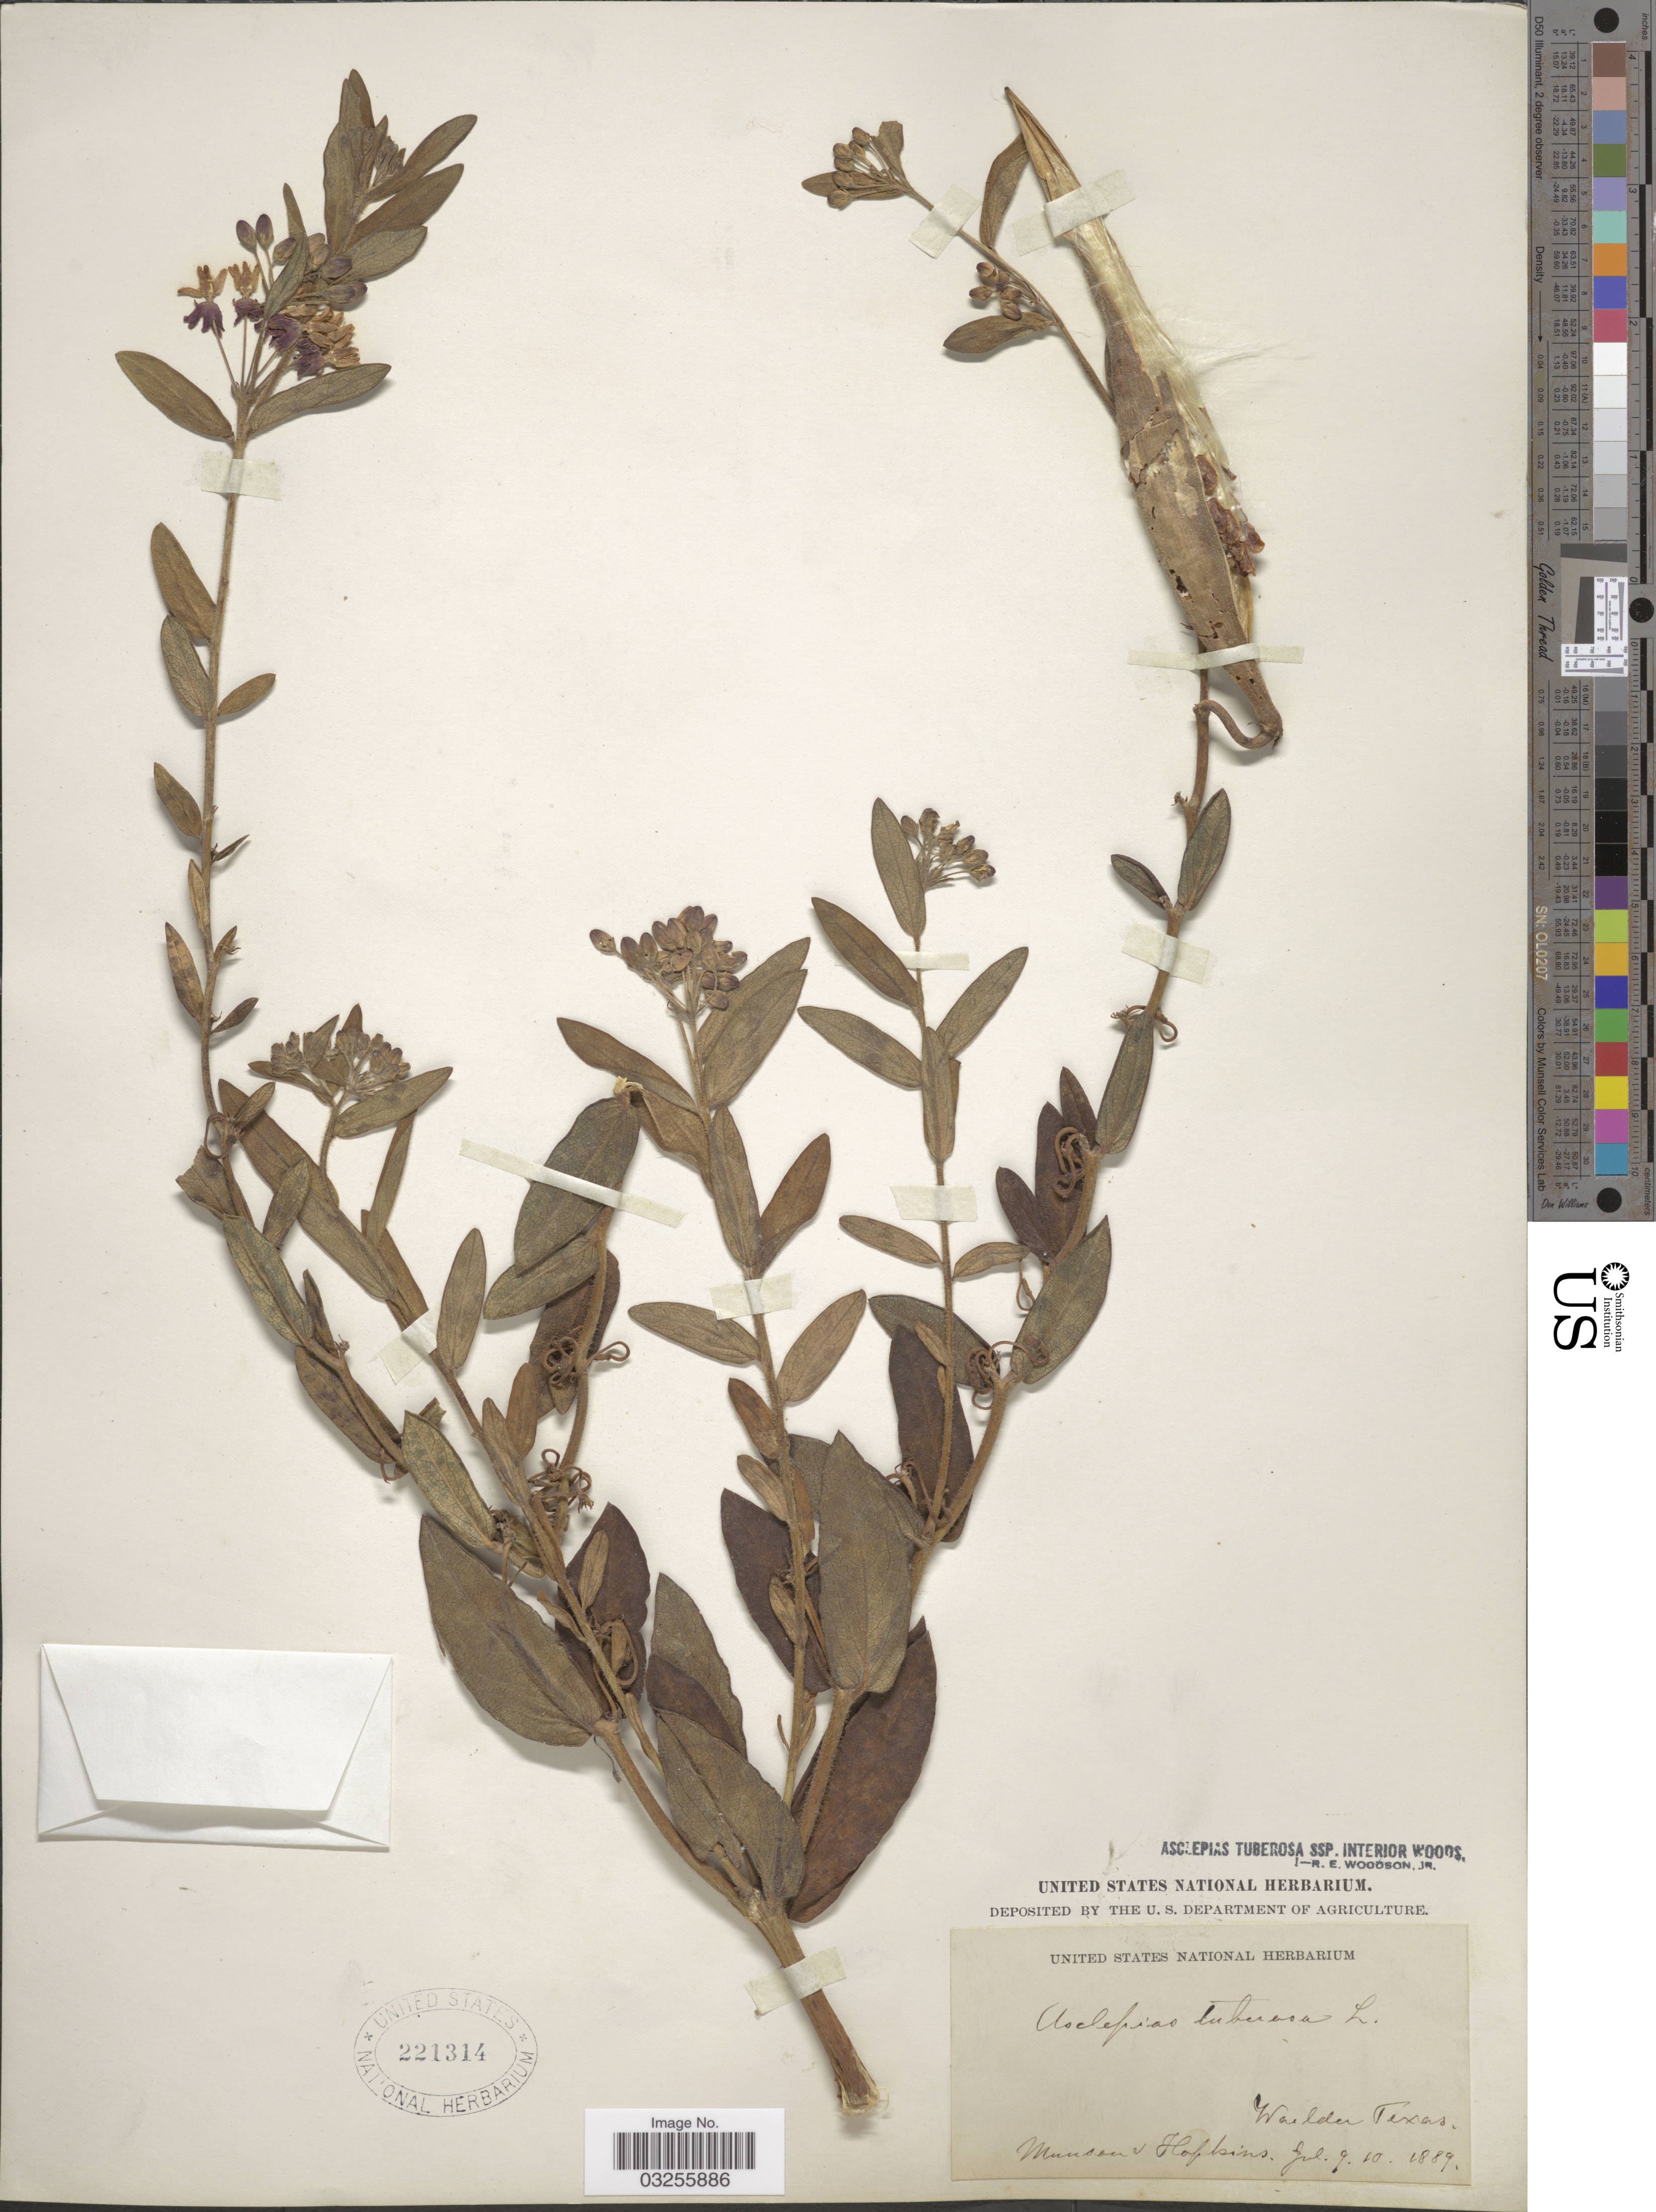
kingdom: Plantae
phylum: Tracheophyta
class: Magnoliopsida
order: Gentianales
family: Apocynaceae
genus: Asclepias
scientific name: Asclepias tuberosa subsp. interior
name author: Woodson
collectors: -. Munson & -. Hopkins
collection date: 1889-07-09/1889-07-10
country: United States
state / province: Texas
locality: Waelder.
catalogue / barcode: US 221314